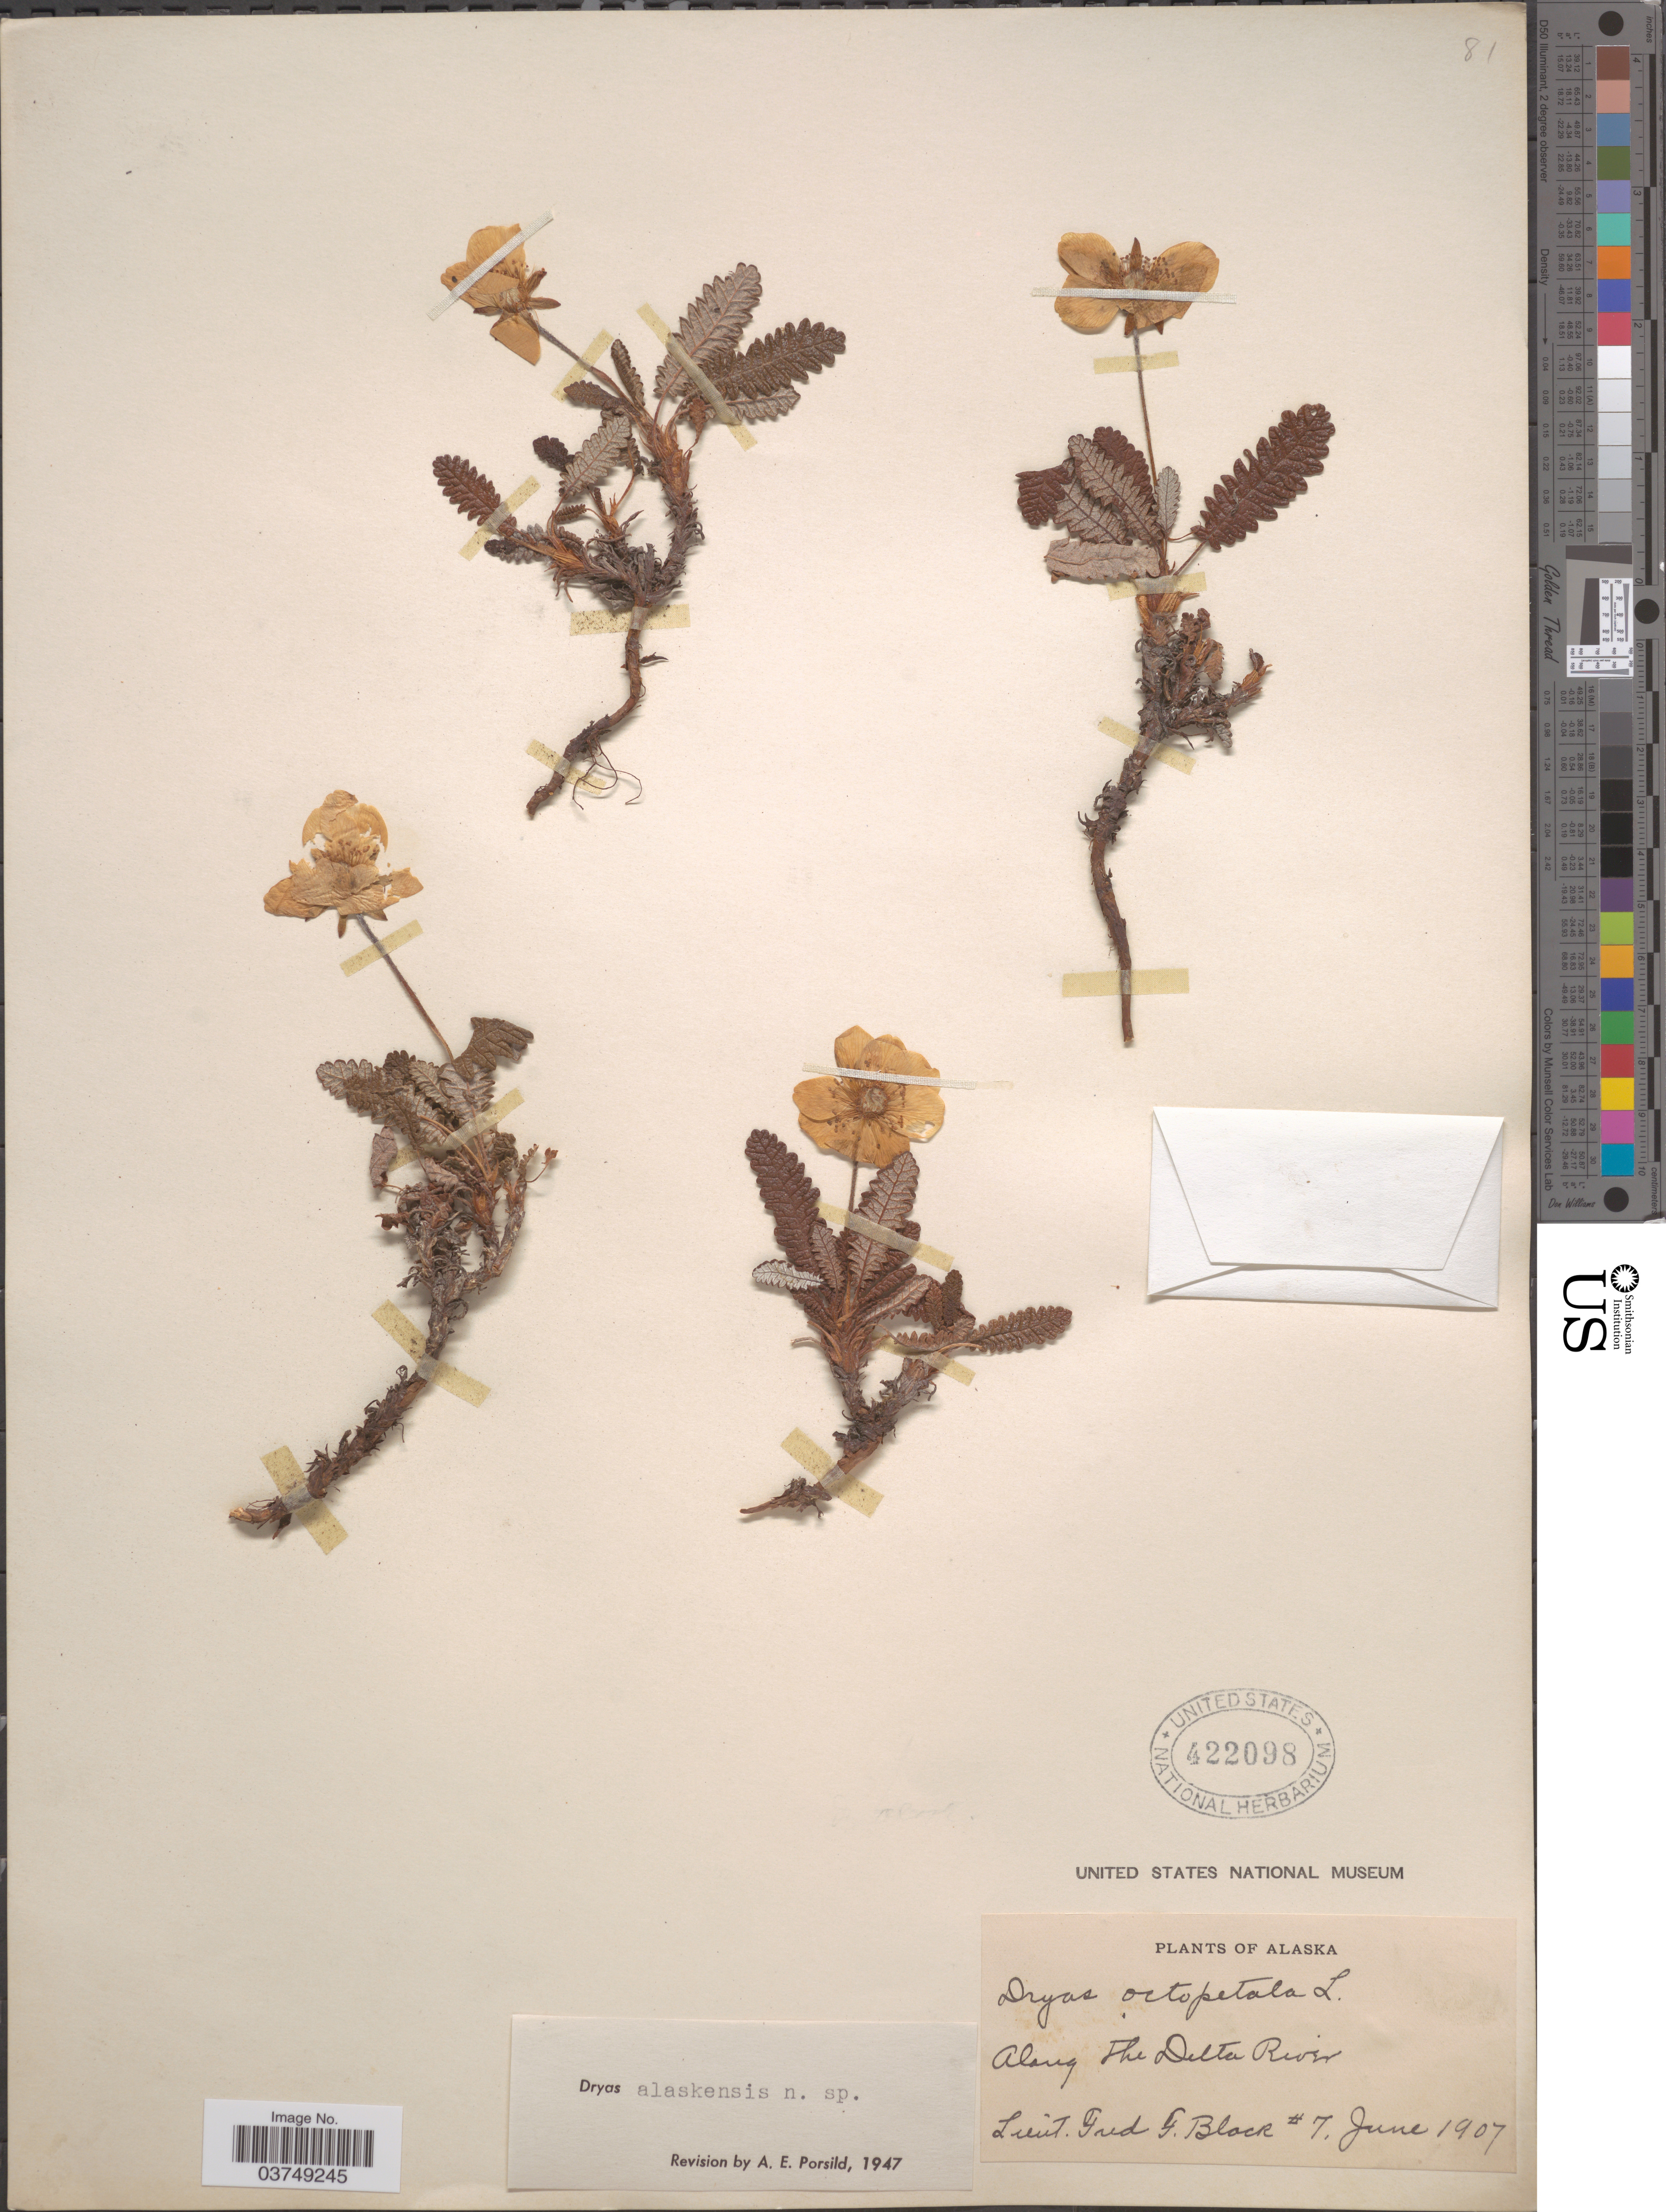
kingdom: Plantae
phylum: Tracheophyta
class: Magnoliopsida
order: Rosales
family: Rosaceae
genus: Dryas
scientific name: Dryas alaskensis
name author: A.E. Porsild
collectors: F. Black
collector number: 7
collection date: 1907-06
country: United States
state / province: Alaska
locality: Along the Delta River.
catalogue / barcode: US 422098